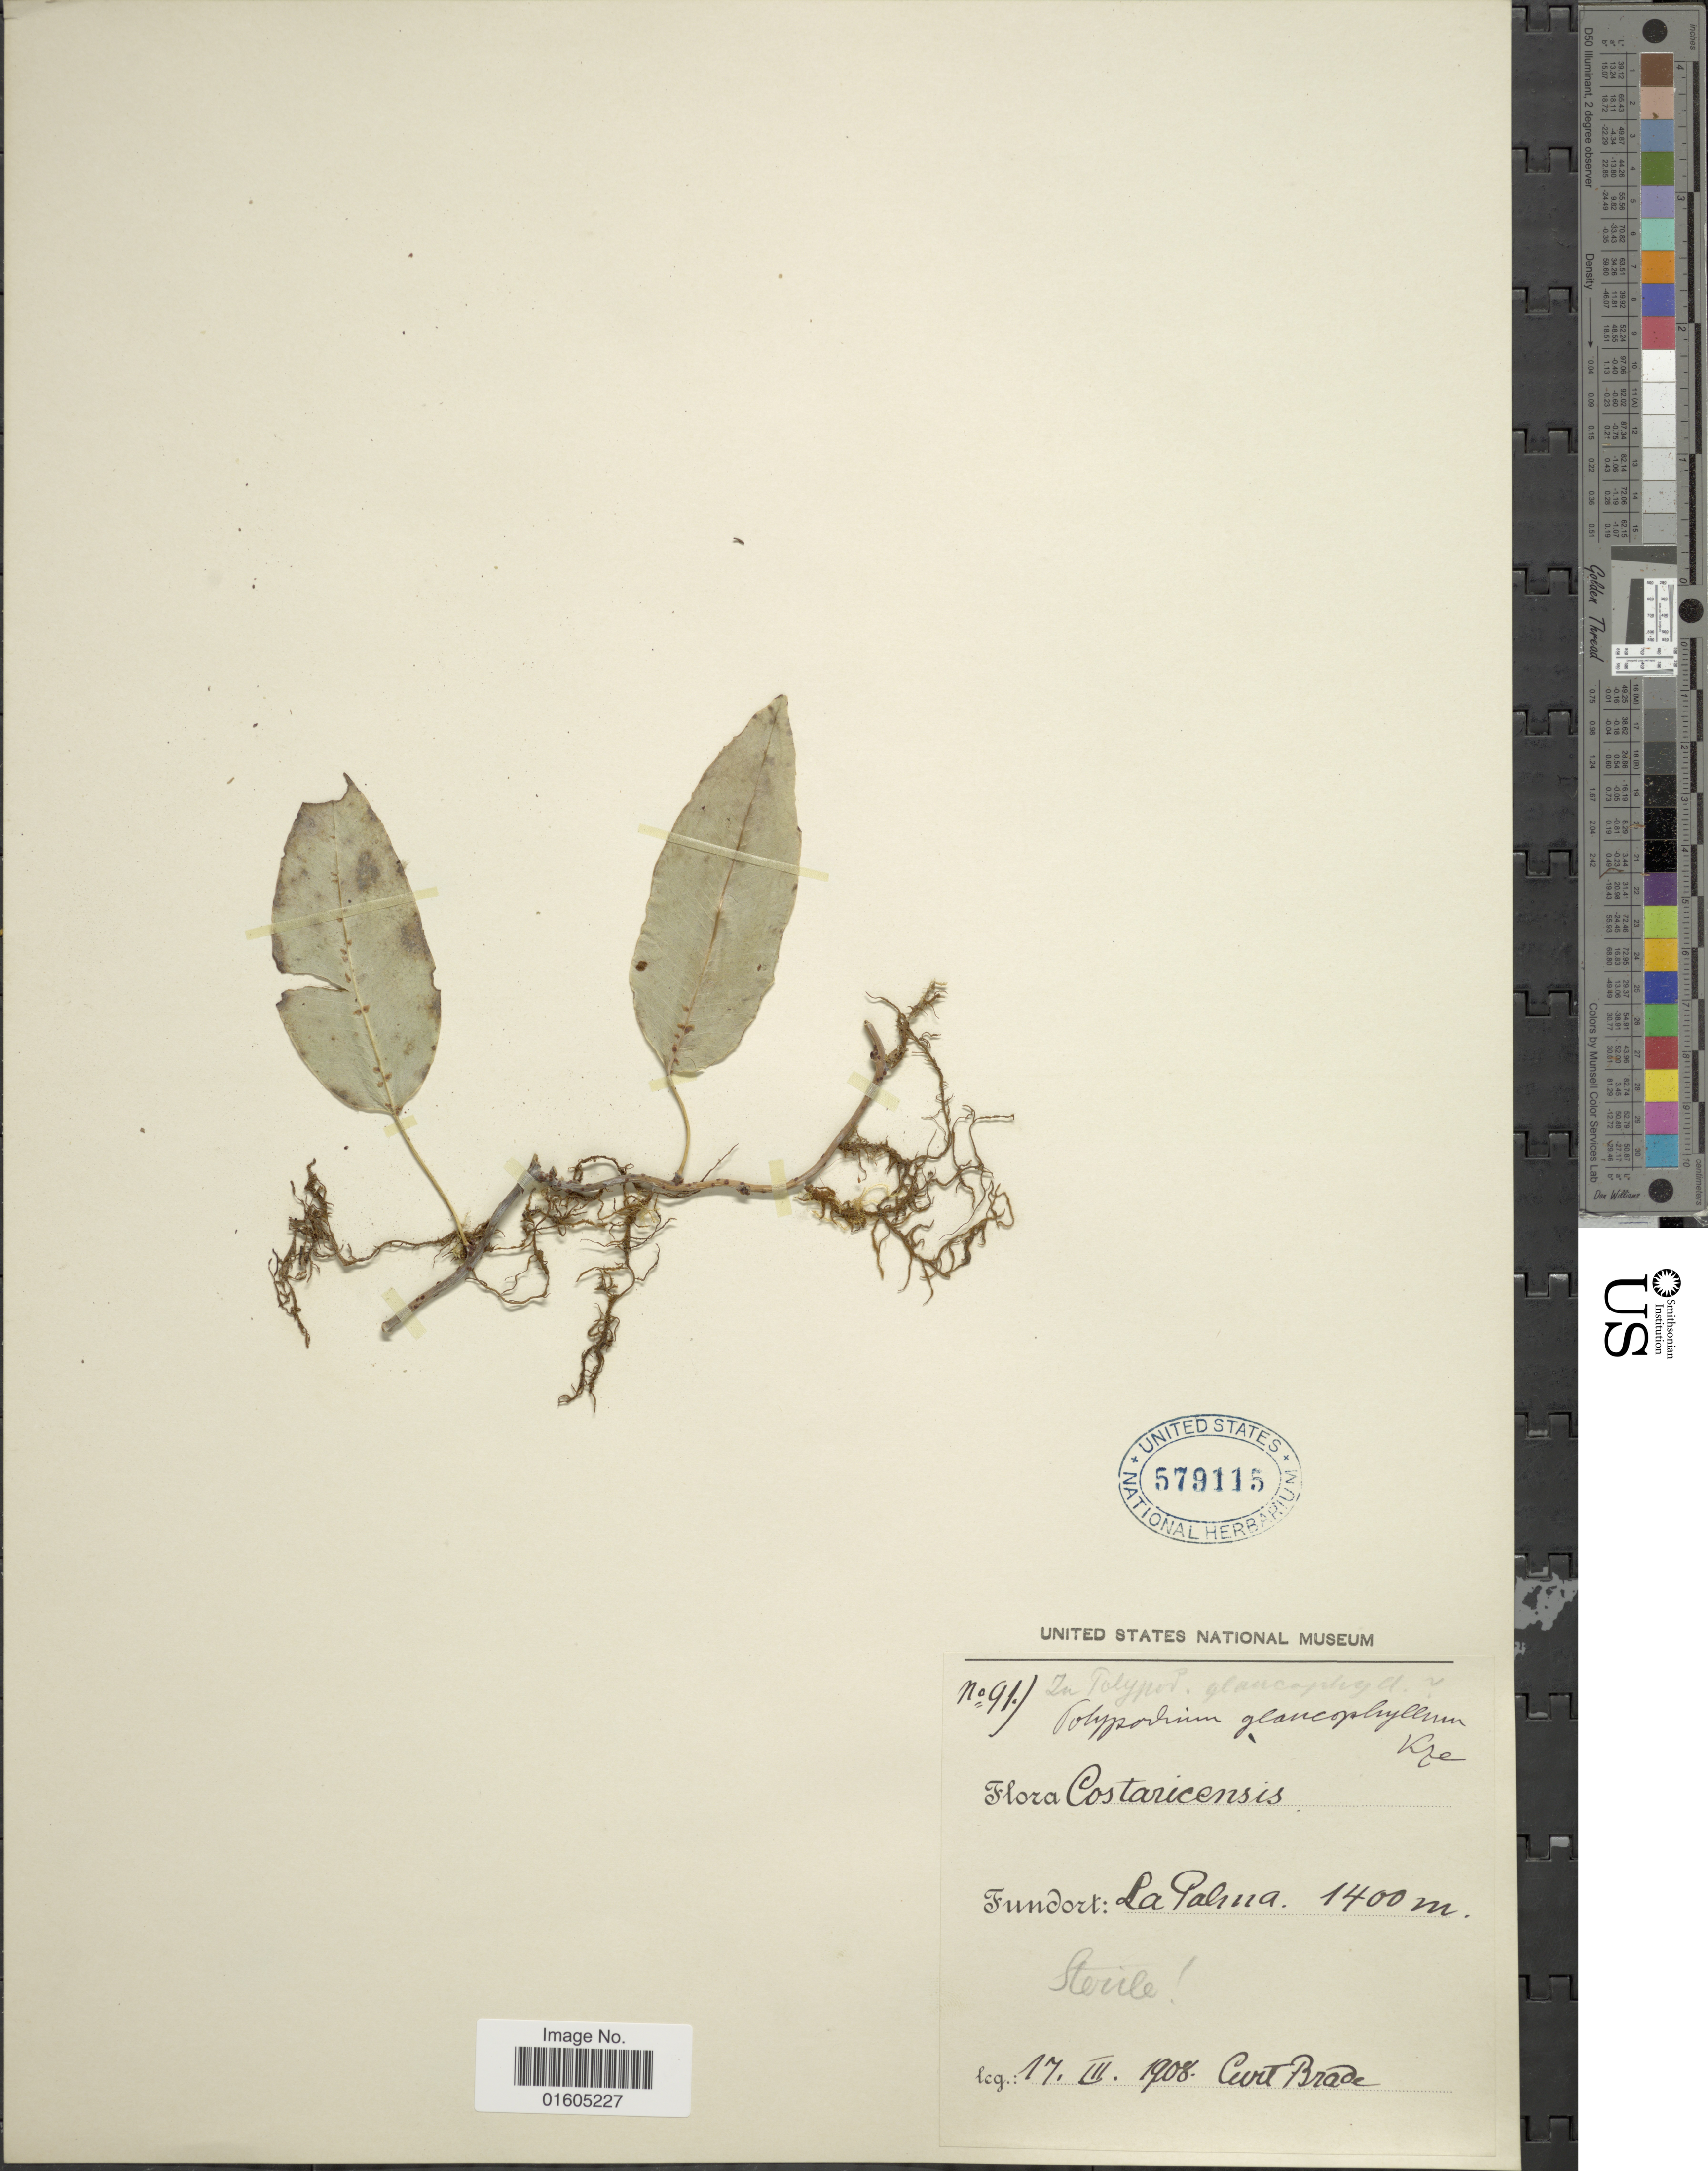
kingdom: Plantae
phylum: Tracheophyta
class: Polypodiopsida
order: Polypodiales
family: Polypodiaceae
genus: Serpocaulon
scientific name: Serpocaulon levigatum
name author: (Cav.) A.R. Sm.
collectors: C. Brade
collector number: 91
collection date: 1908-03-17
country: Costa Rica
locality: Costaricensis. Fundort: La Palma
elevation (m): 1400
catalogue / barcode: US 579115